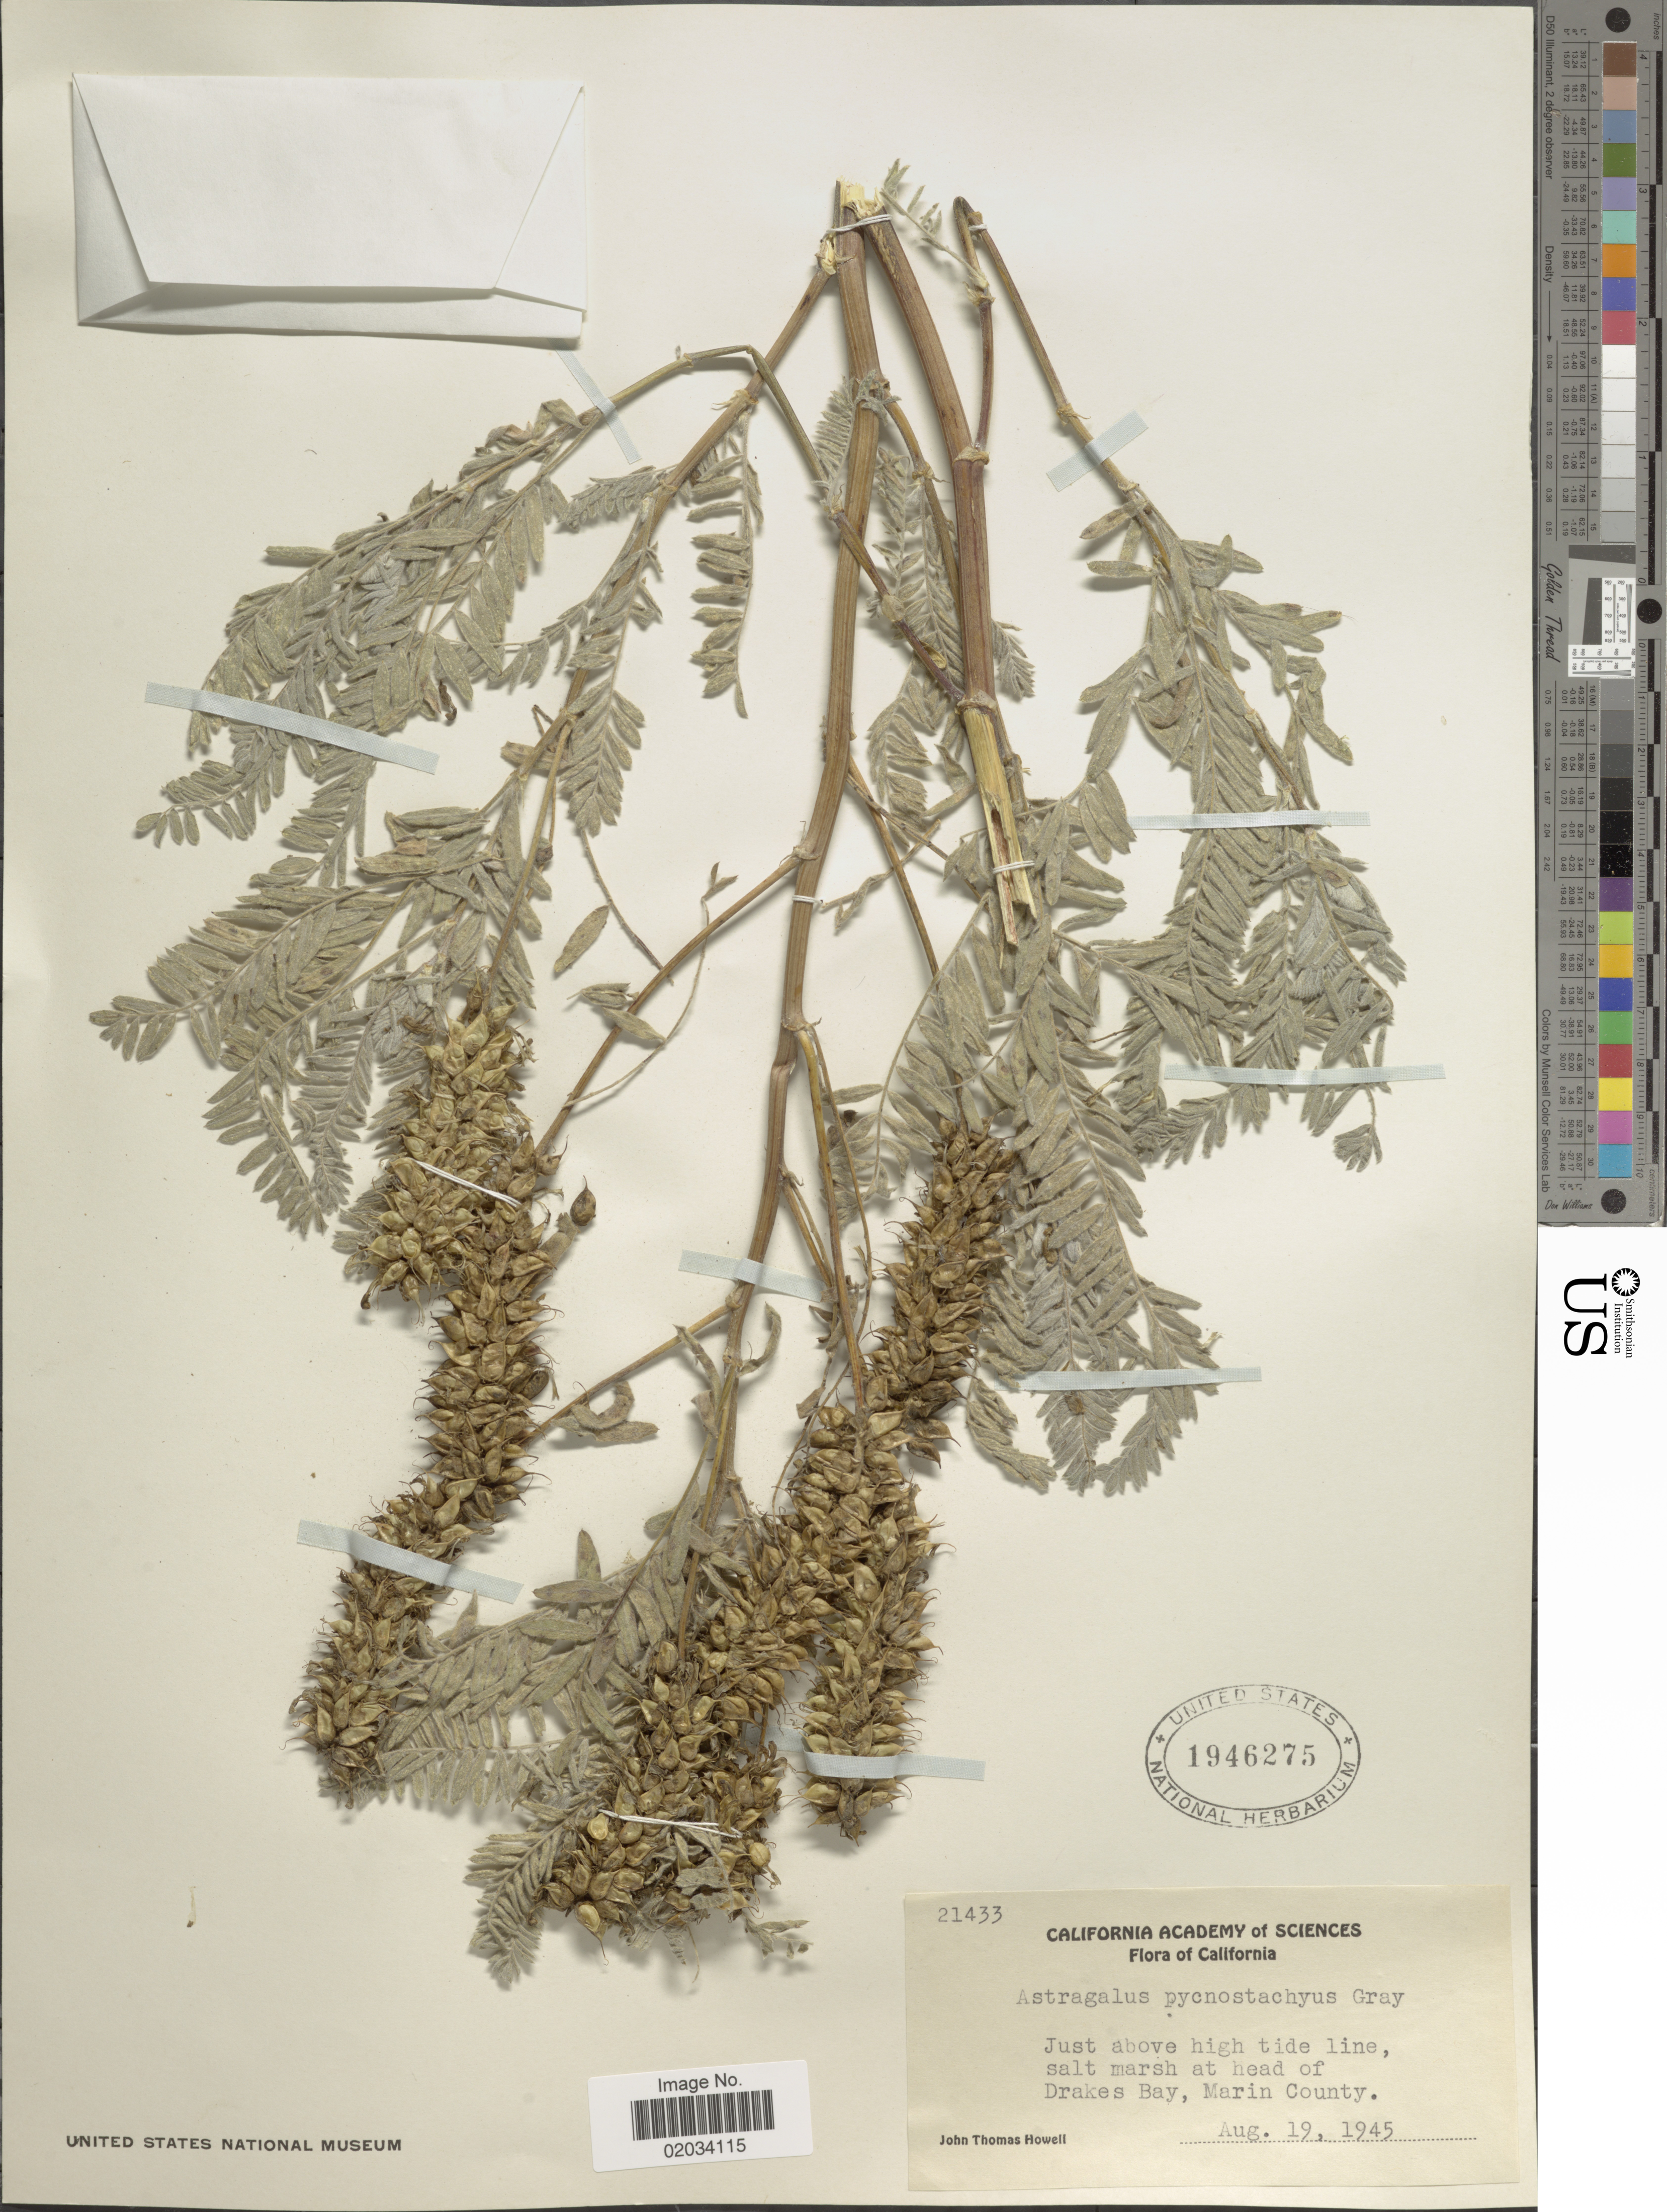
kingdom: Plantae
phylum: Tracheophyta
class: Magnoliopsida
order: Fabales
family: Fabaceae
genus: Astragalus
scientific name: Astragalus pycnostachius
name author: A. Gray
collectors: J. T. Howell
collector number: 21433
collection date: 1945-08-19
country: United States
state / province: California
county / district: Marin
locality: Just above high tide line, salt marsh at hed of Drakes Bay, Marin County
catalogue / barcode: US 1946275